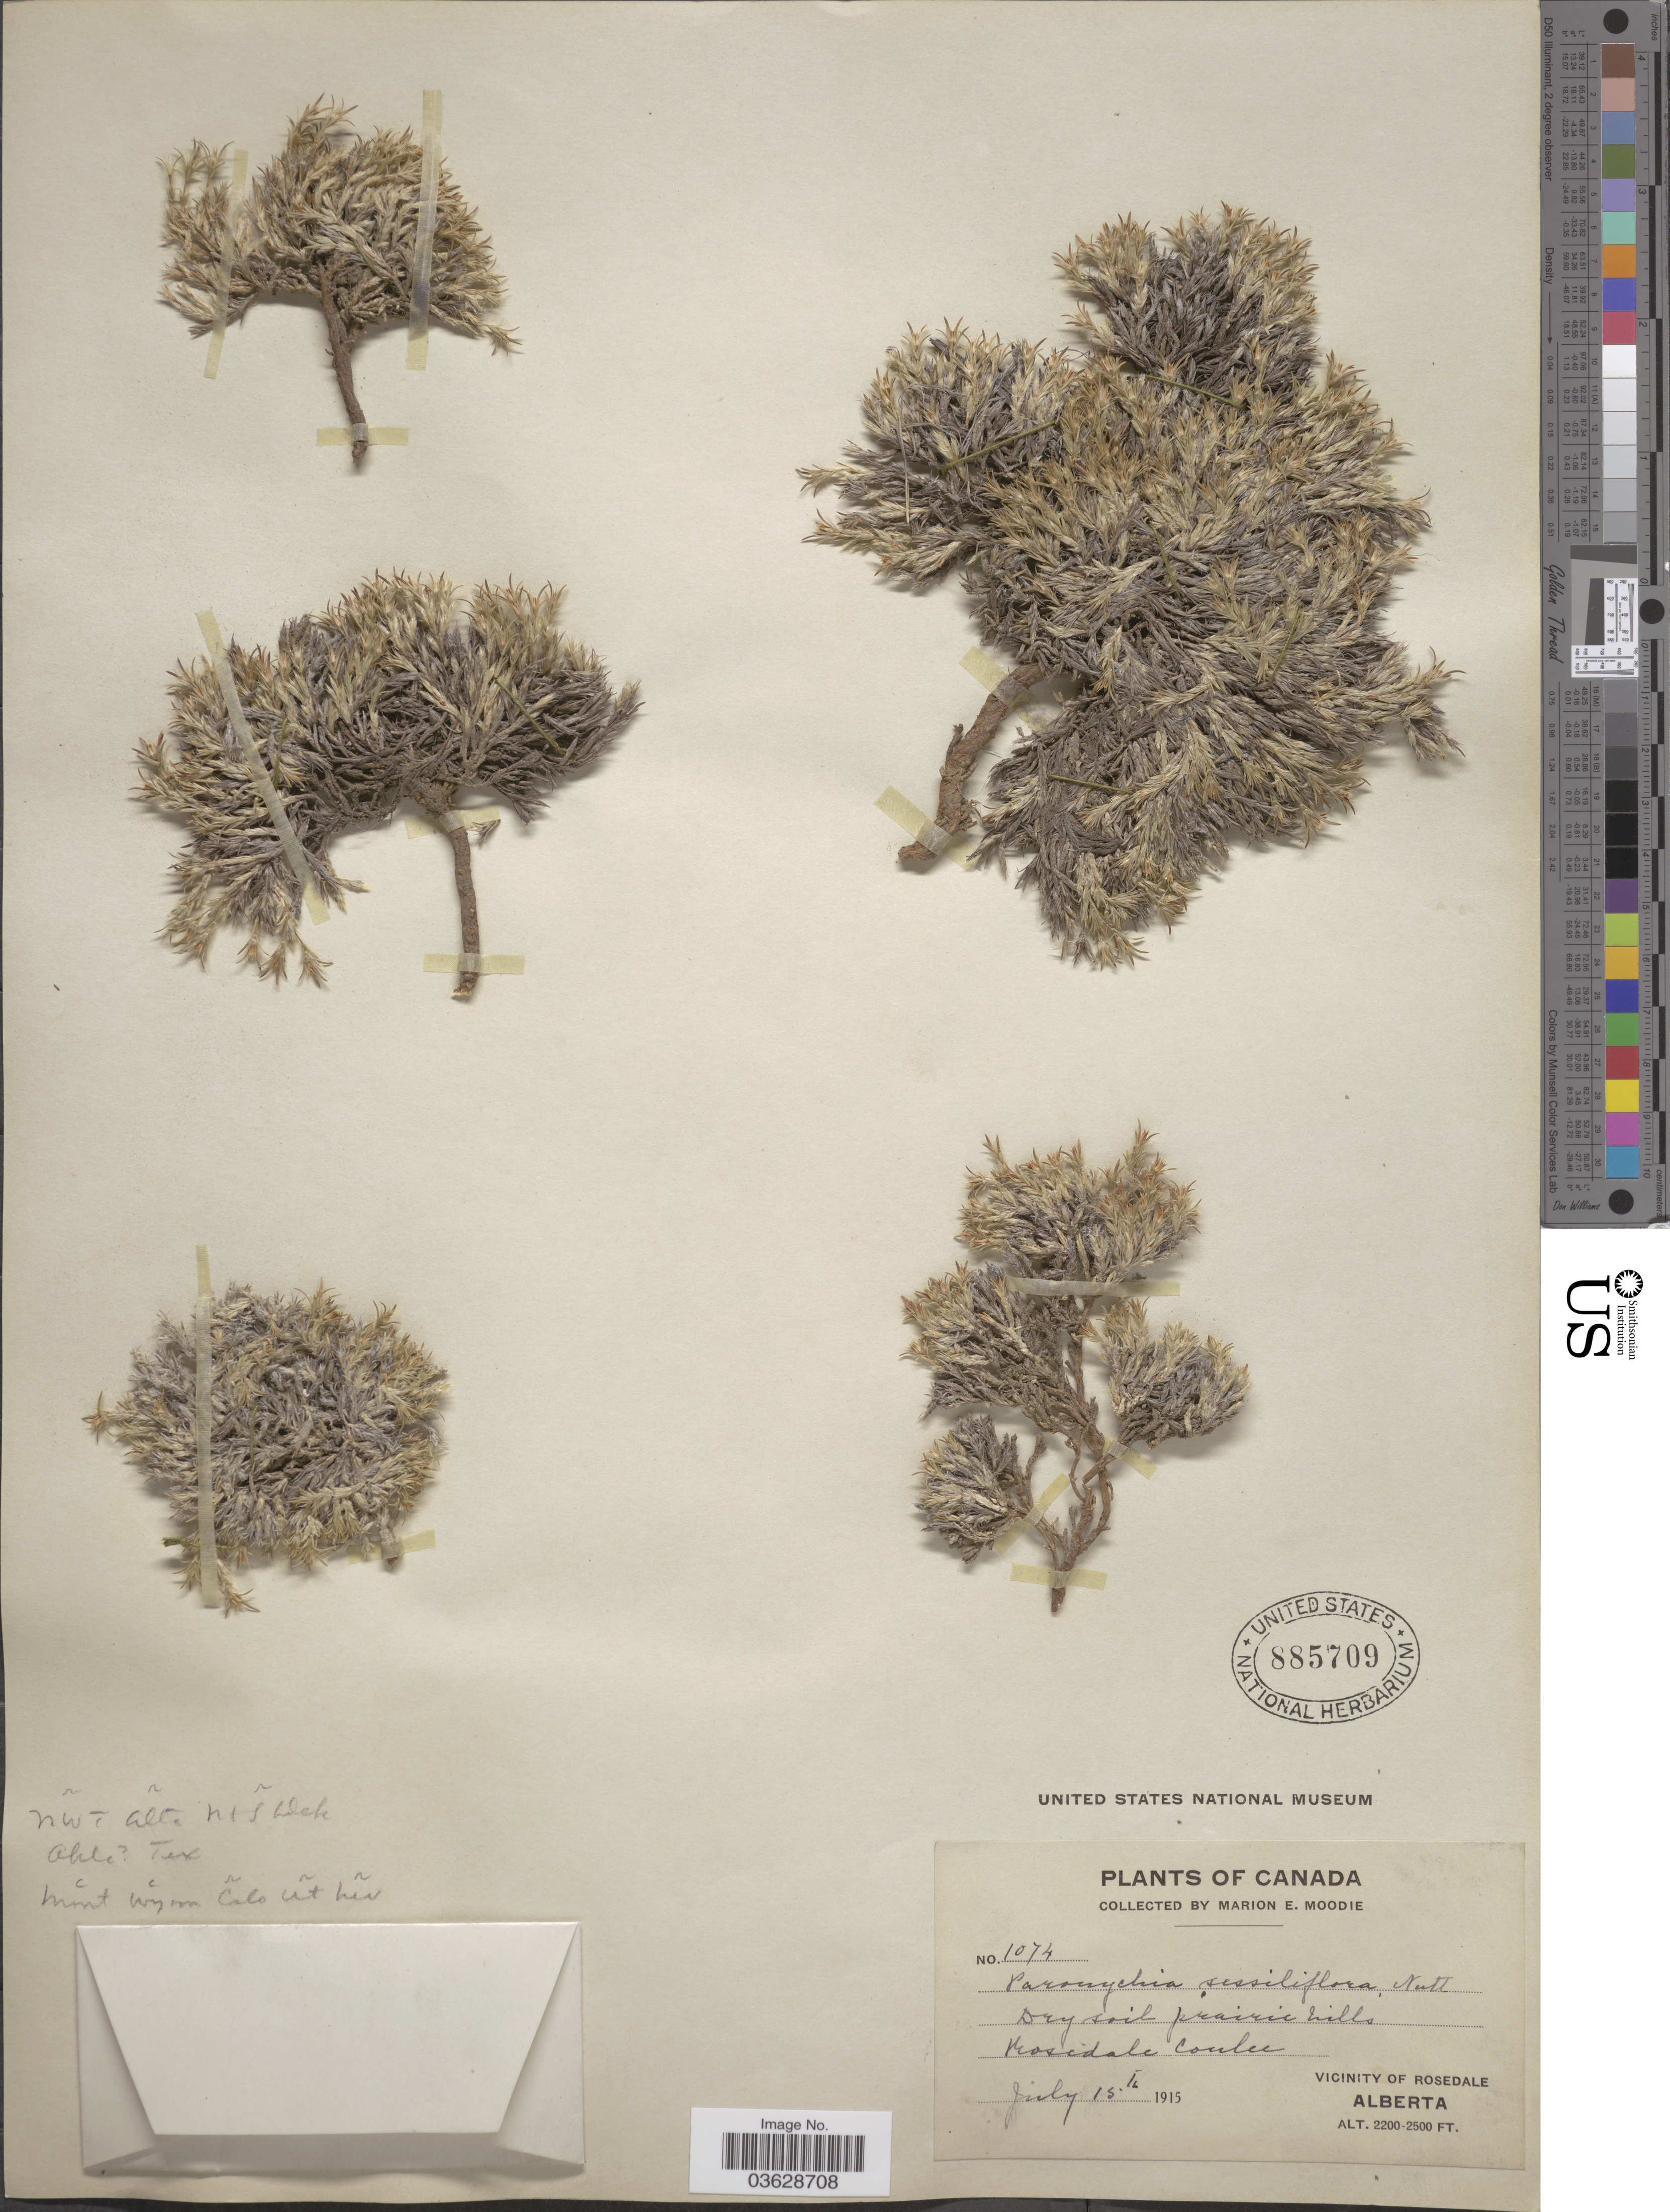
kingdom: Plantae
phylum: Tracheophyta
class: Magnoliopsida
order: Caryophyllales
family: Caryophyllaceae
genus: Paronychia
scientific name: Paronychia sessiliflora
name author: Nutt.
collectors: M. E. Moodie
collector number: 1074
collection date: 1915-07-15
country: Canada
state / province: Alberta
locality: Rosedale Coulee. Vicinity of Rosedale.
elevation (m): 671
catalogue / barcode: US 885709